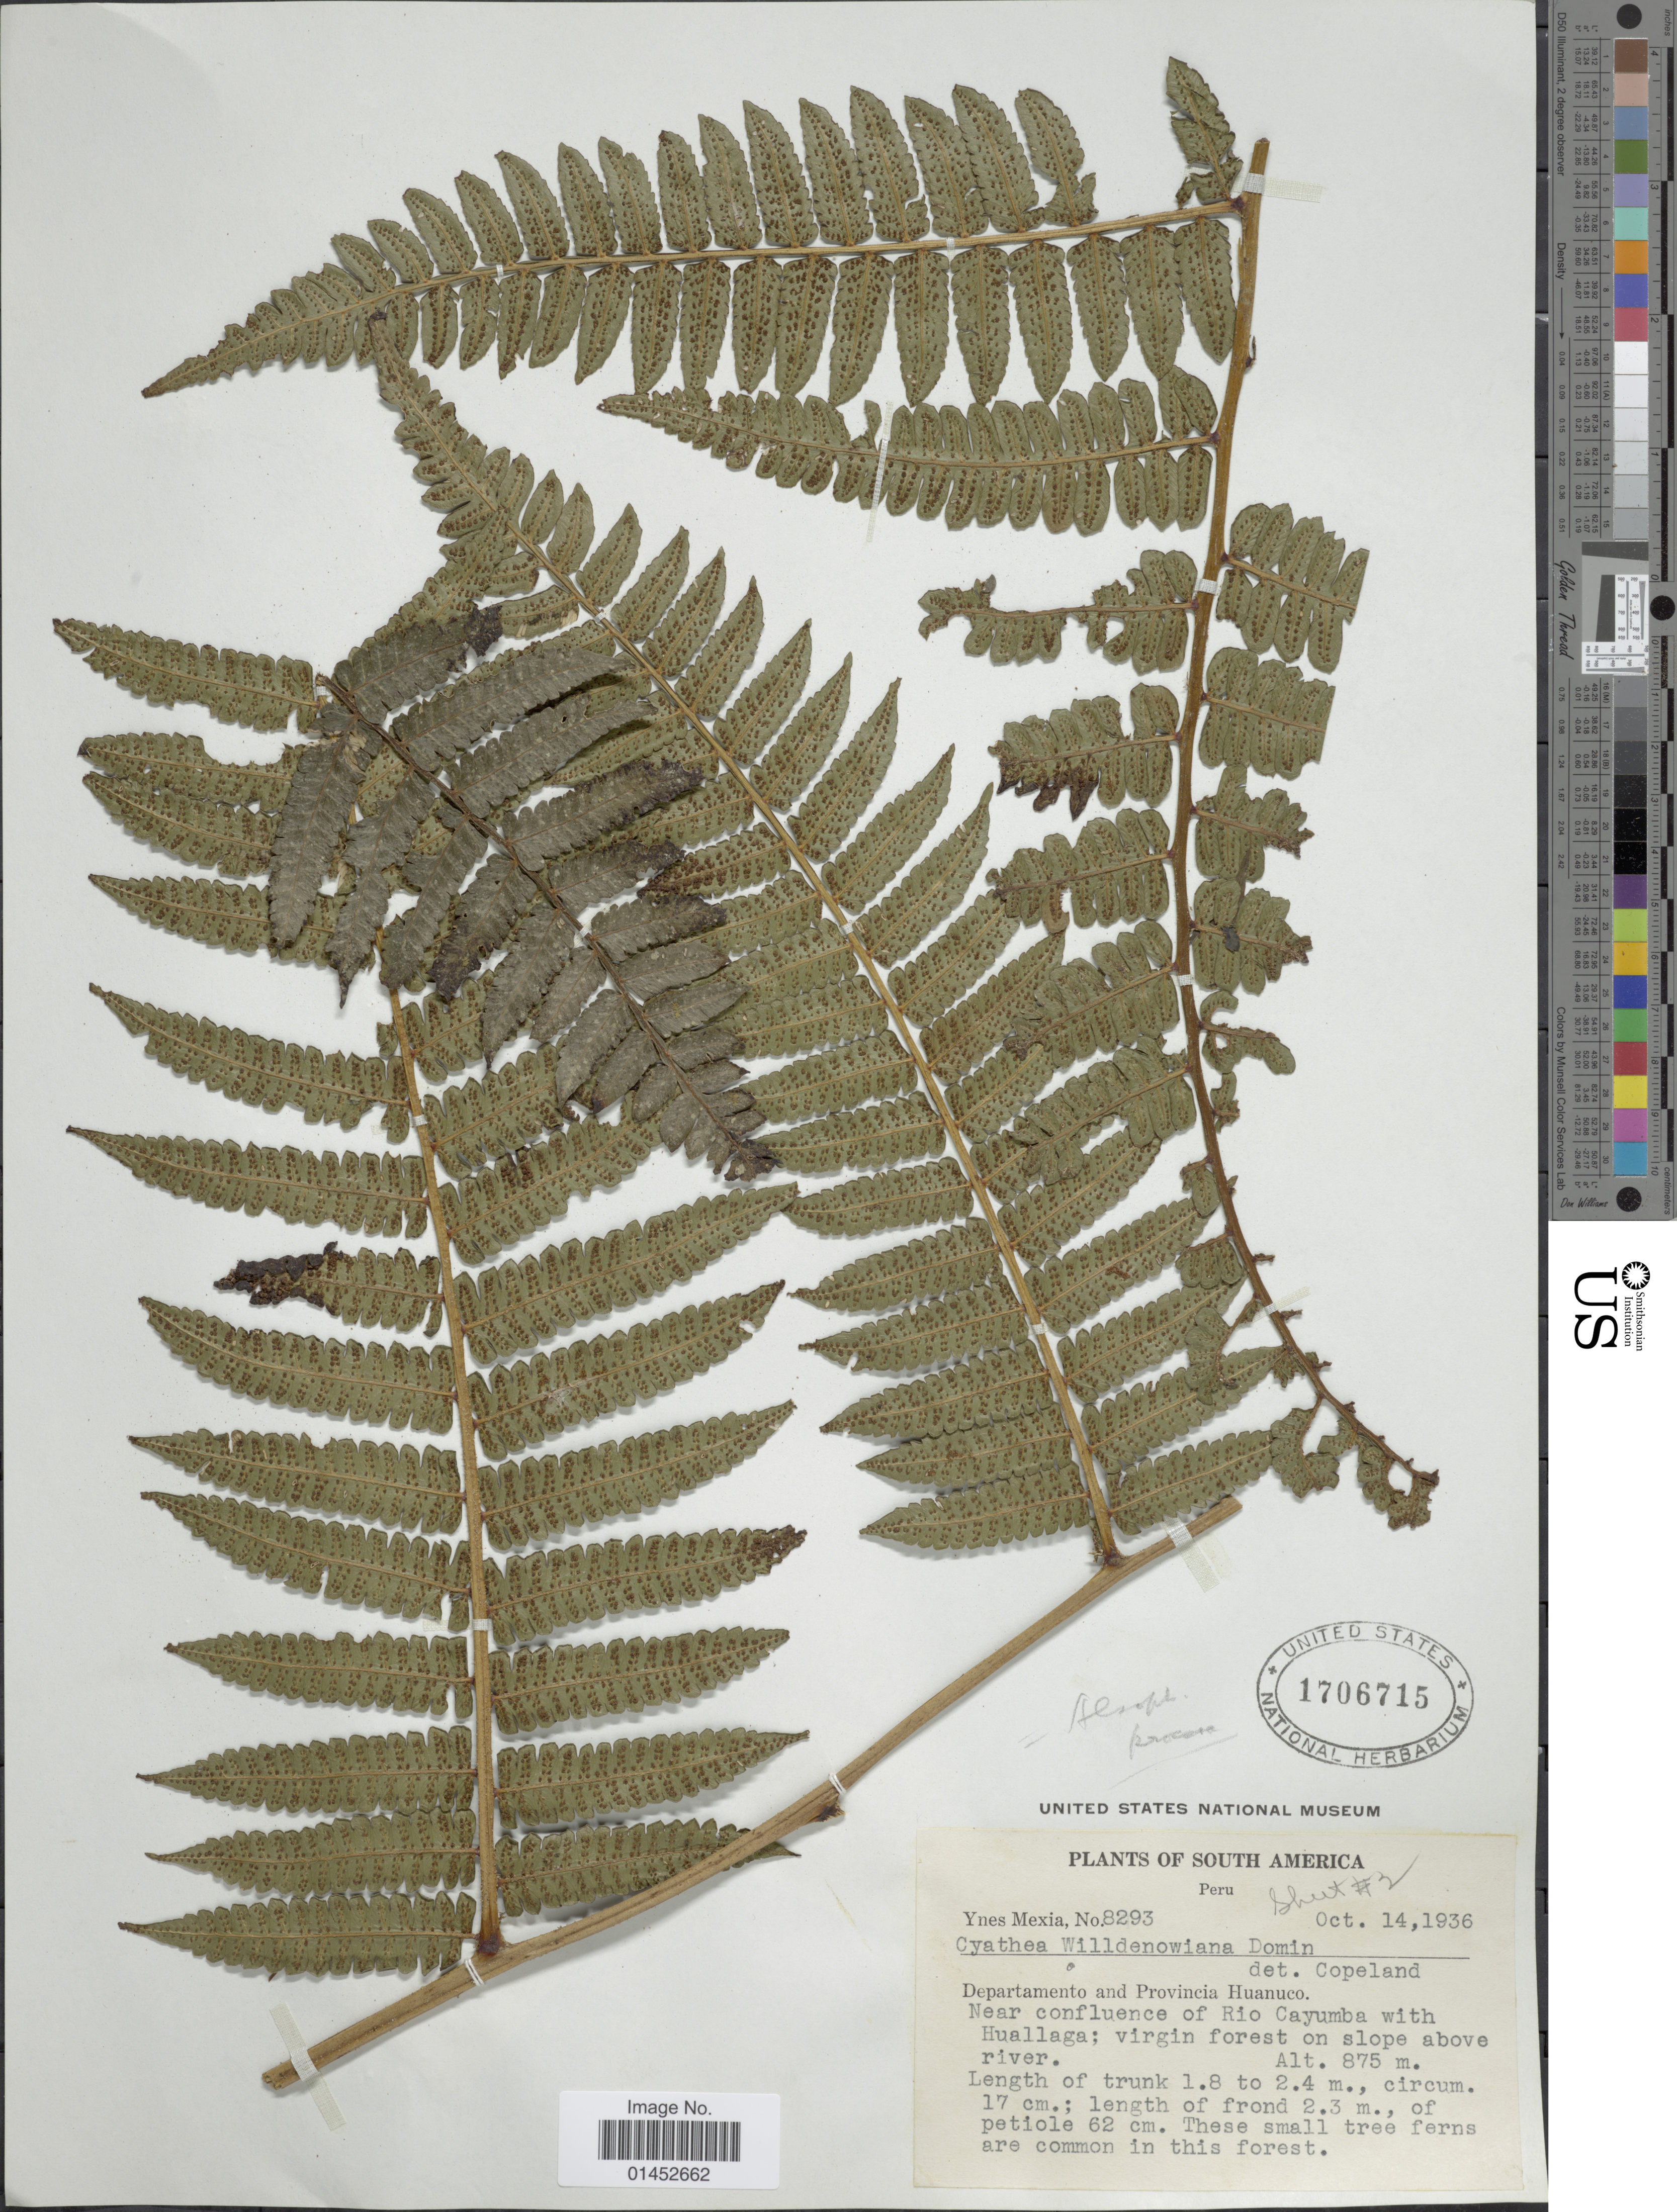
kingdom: Plantae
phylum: Tracheophyta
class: Polypodiopsida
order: Cyatheales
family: Cyatheaceae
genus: Cyathea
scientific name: Cyathea pungens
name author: (Willd.) Domin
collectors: Y. Mexia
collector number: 8293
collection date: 1936-10-14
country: Peru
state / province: Huánuco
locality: Departamento and Provincia Huanuco. Near confluence of Rio Cayumba with Huallaga; virgin forest on slope above river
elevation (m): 875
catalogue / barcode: US 1706715